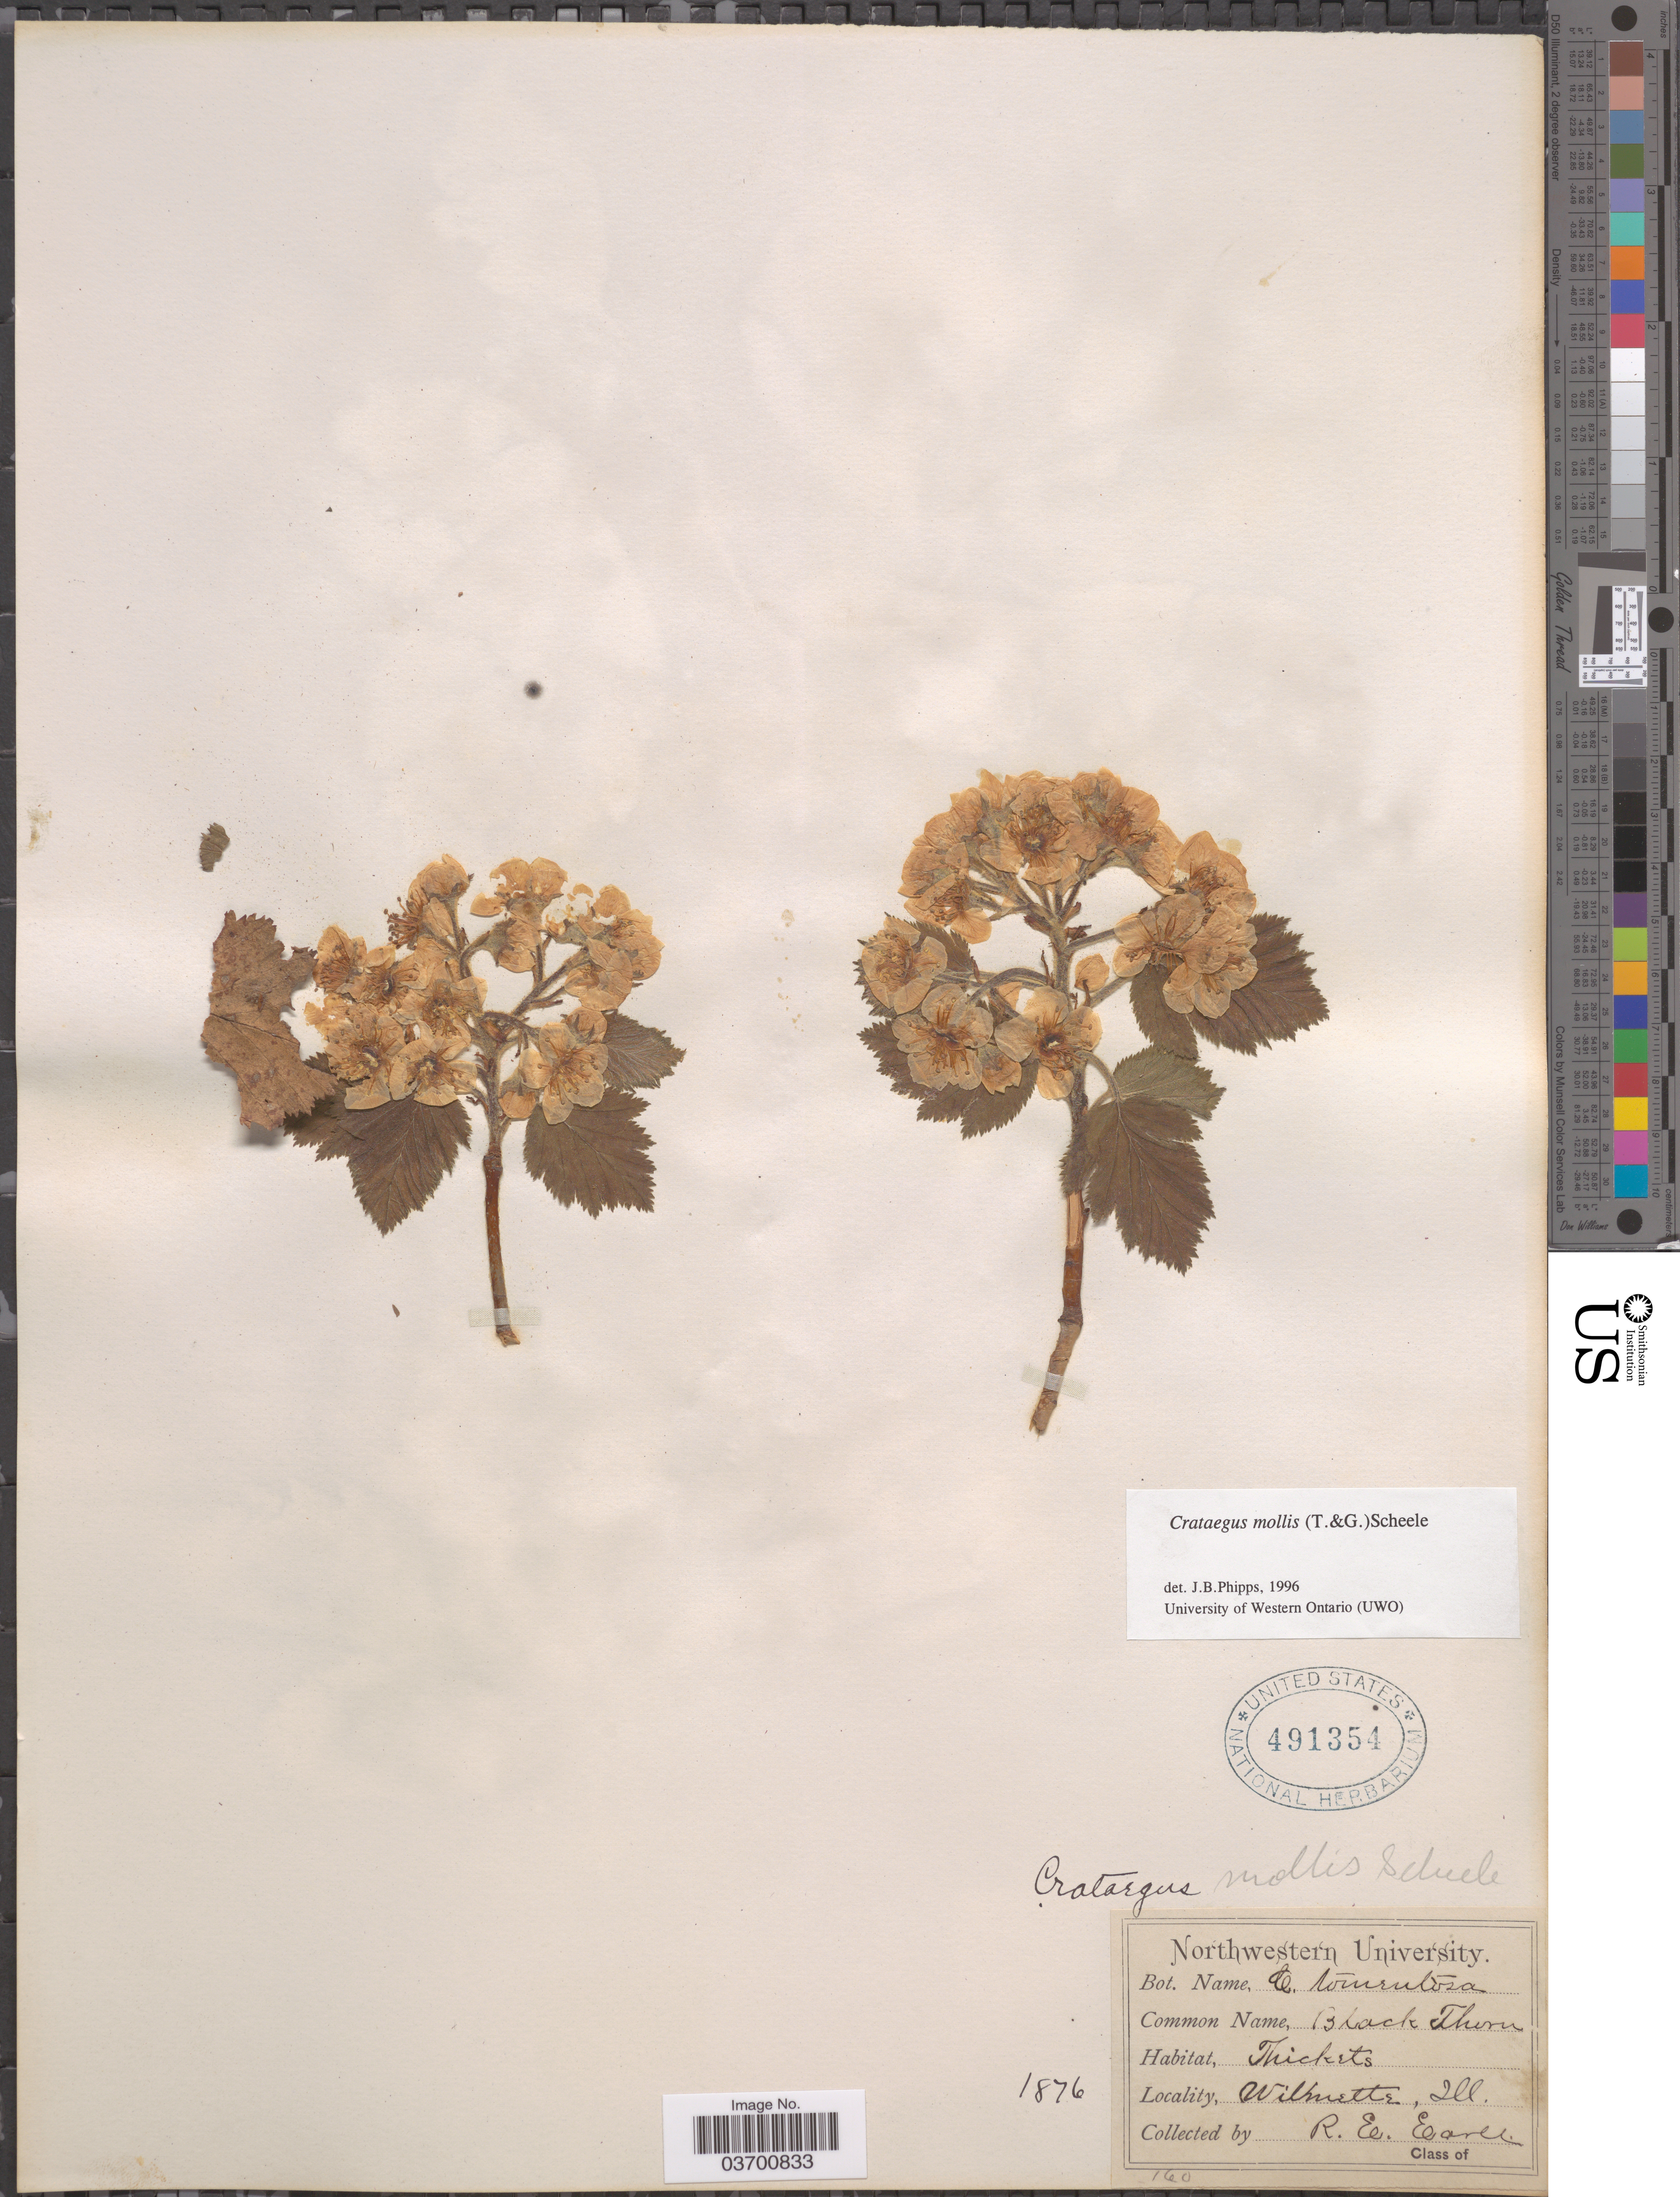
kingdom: Plantae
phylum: Tracheophyta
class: Magnoliopsida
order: Rosales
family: Rosaceae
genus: Crataegus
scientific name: Crataegus mollis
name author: (Torr. & A. Gray) Scheele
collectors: R. Earll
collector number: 160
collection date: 1876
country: United States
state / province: Illinois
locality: Wilmette.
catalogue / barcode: US 491354